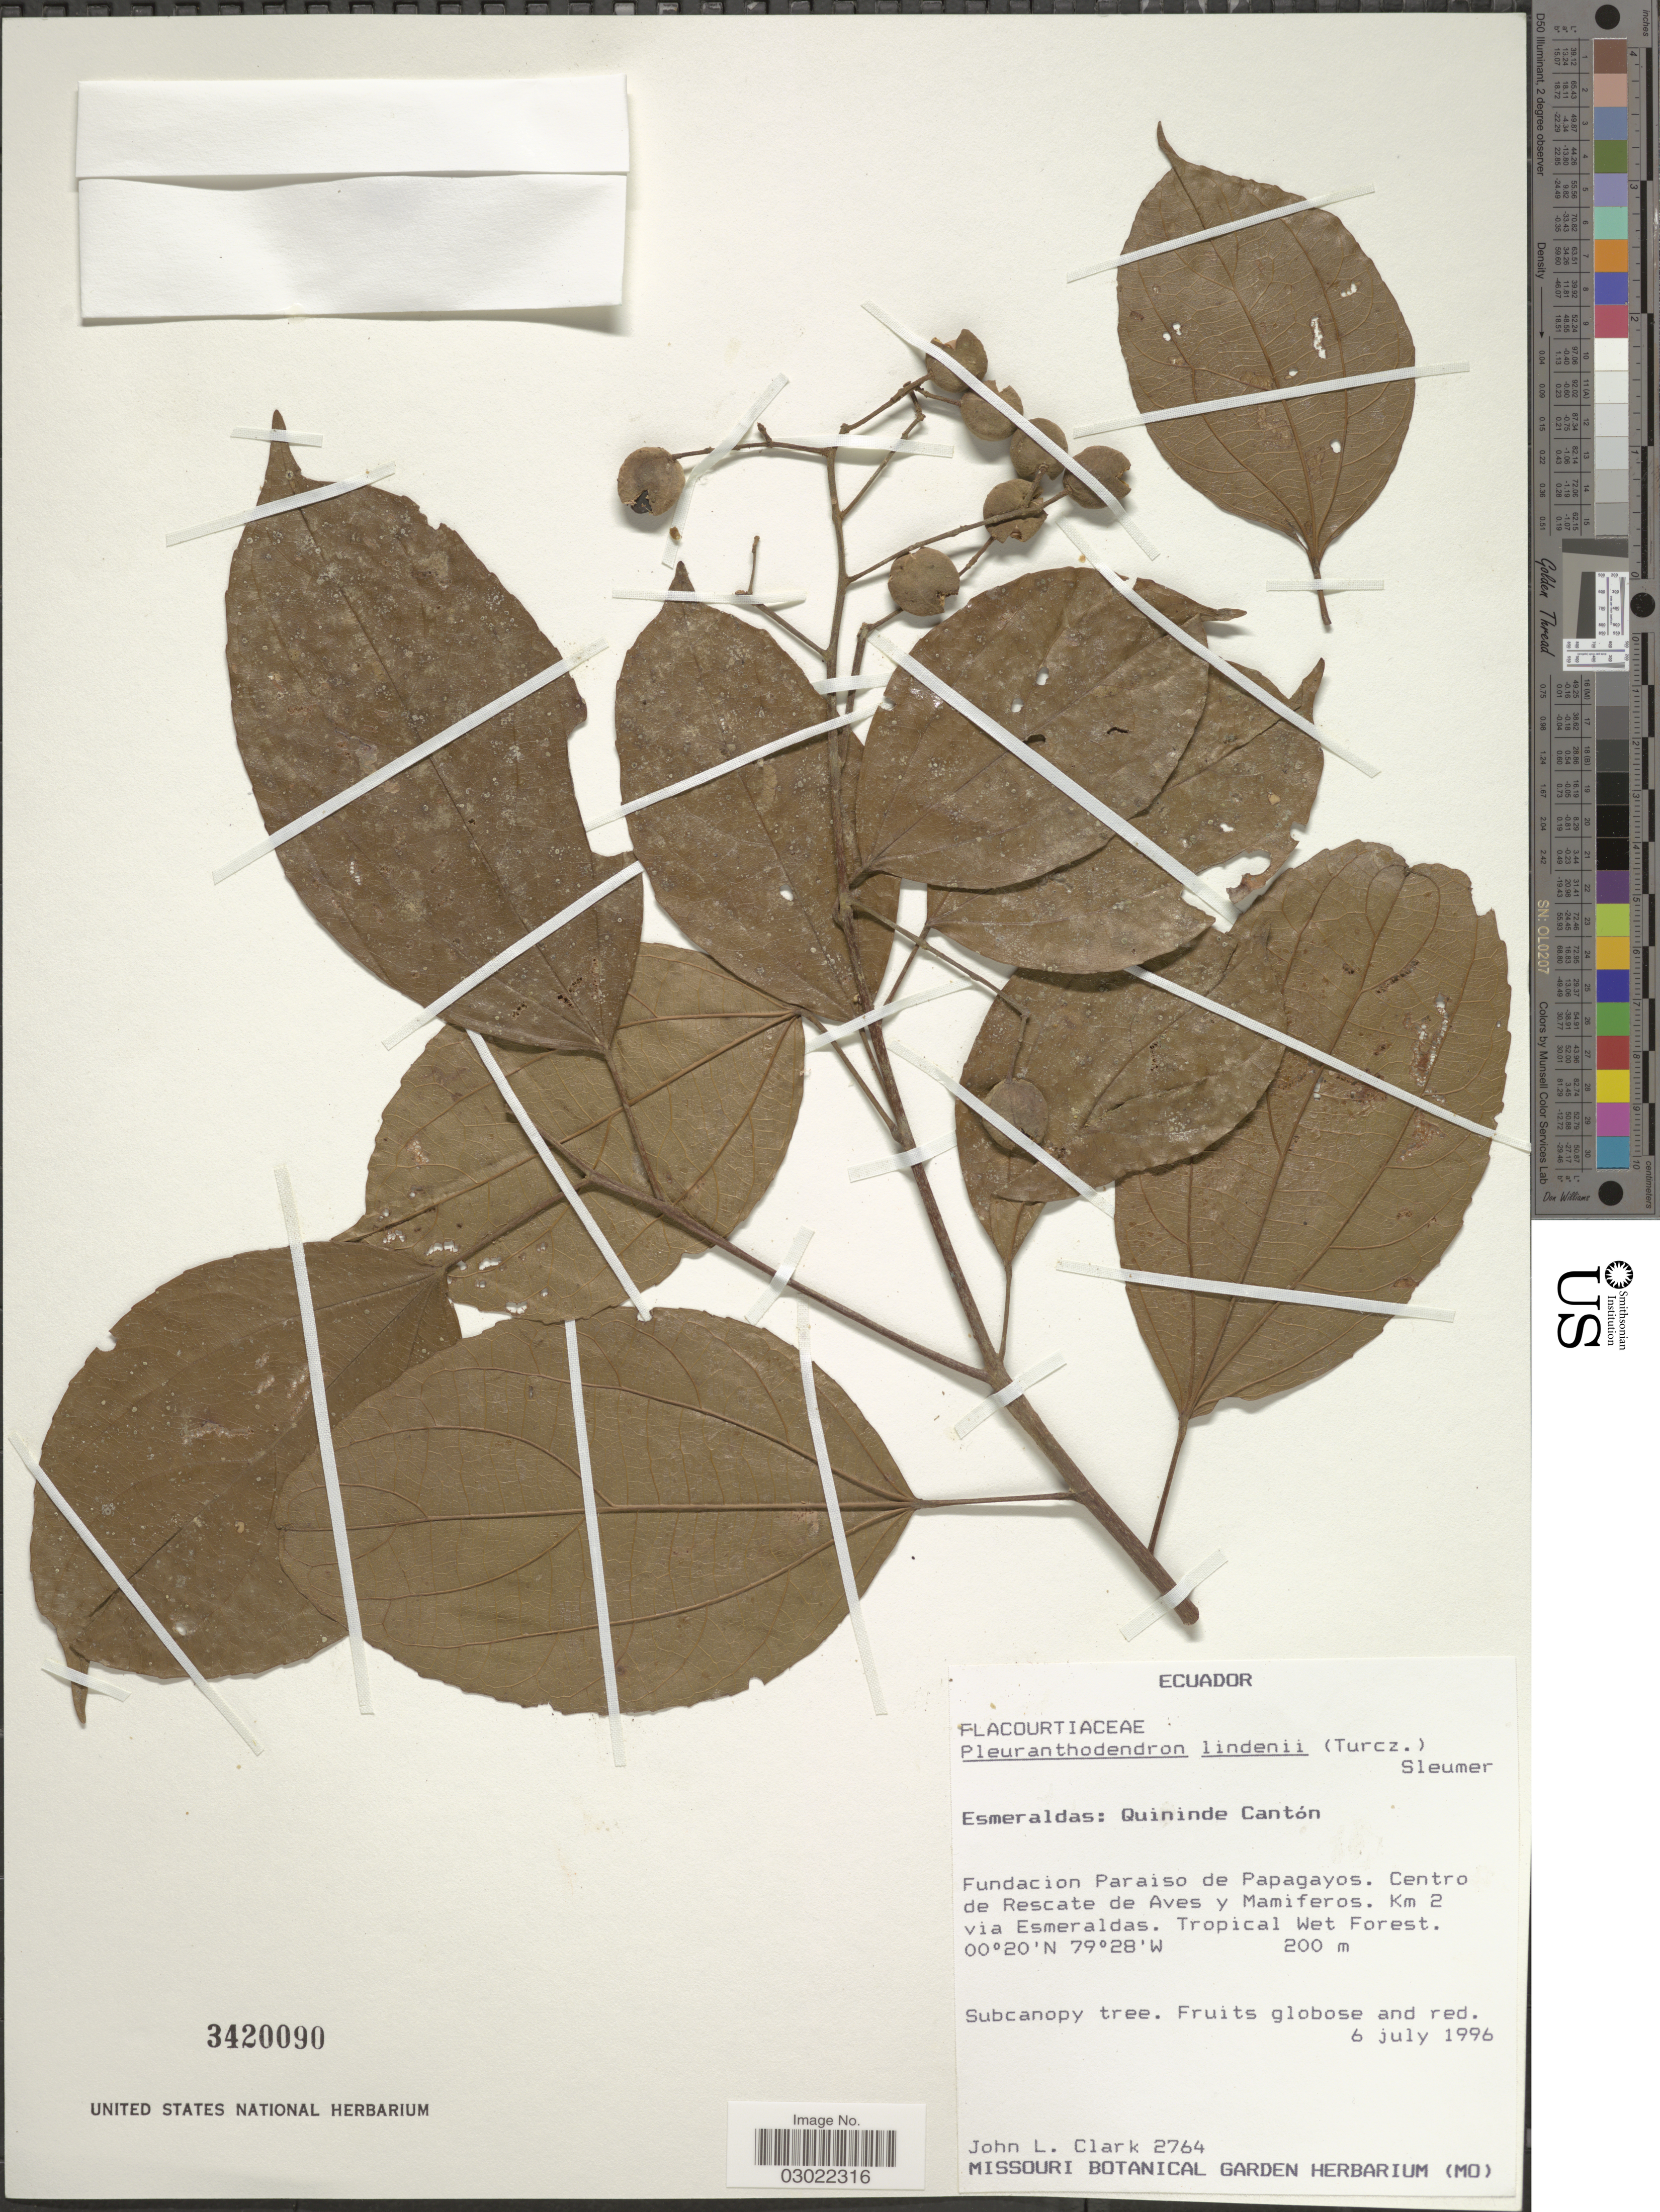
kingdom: Plantae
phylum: Tracheophyta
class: Magnoliopsida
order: Malpighiales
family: Salicaceae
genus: Pleuranthodendron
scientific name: Pleuranthodendron lindenii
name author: (Turcz.) Sleumer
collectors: J. L. Clark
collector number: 2764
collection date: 1996-07-06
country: Ecuador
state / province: Esmeraldas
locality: Quininde Cantón. Fundacion Paraiso de Papagayos. Centro de Rescate de Aves y Mamiferos. Km 2 via Esmeraldas.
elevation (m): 200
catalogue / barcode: US 3420090